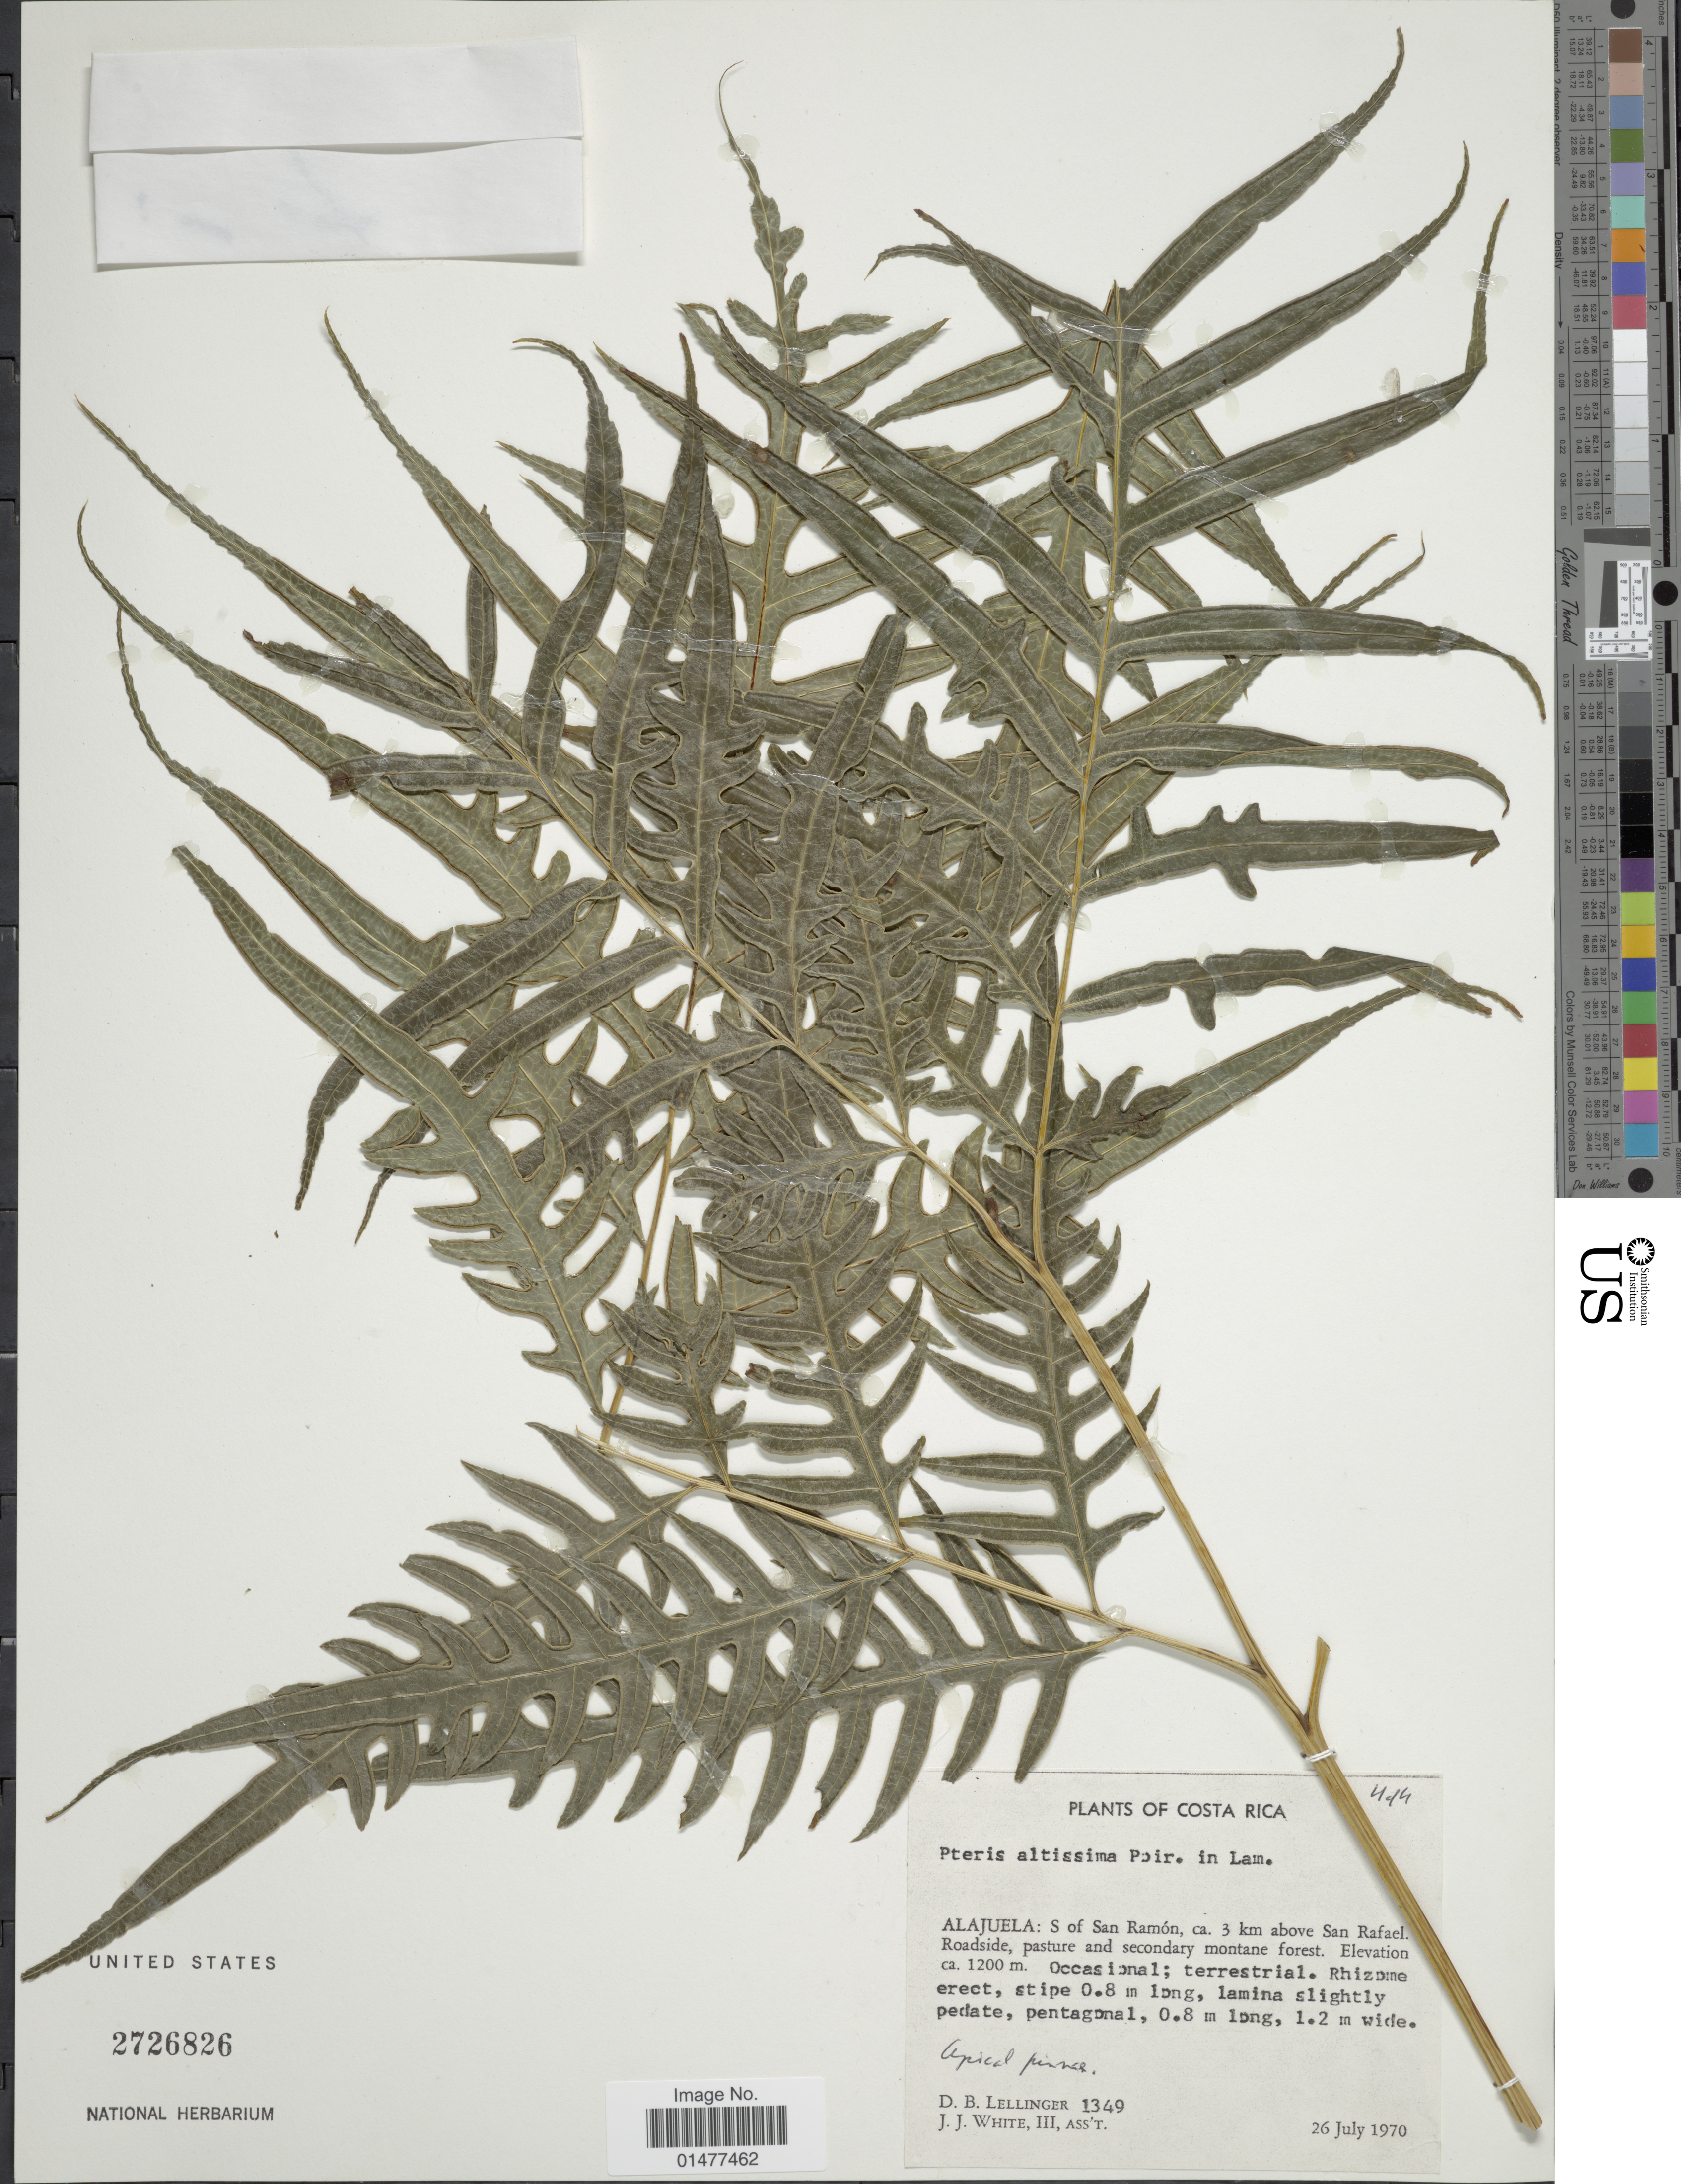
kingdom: Plantae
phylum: Tracheophyta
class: Polypodiopsida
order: Polypodiales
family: Pteridaceae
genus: Pteris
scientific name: Pteris altissima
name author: Poir.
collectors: D. B. Lellinger, J. J. White III & et al.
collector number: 1349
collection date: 1970-07-26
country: Costa Rica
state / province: Alajuela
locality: S of San Ramón, ca. 3 km above San Rafael. Roadside.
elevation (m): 1200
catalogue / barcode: US 2726826